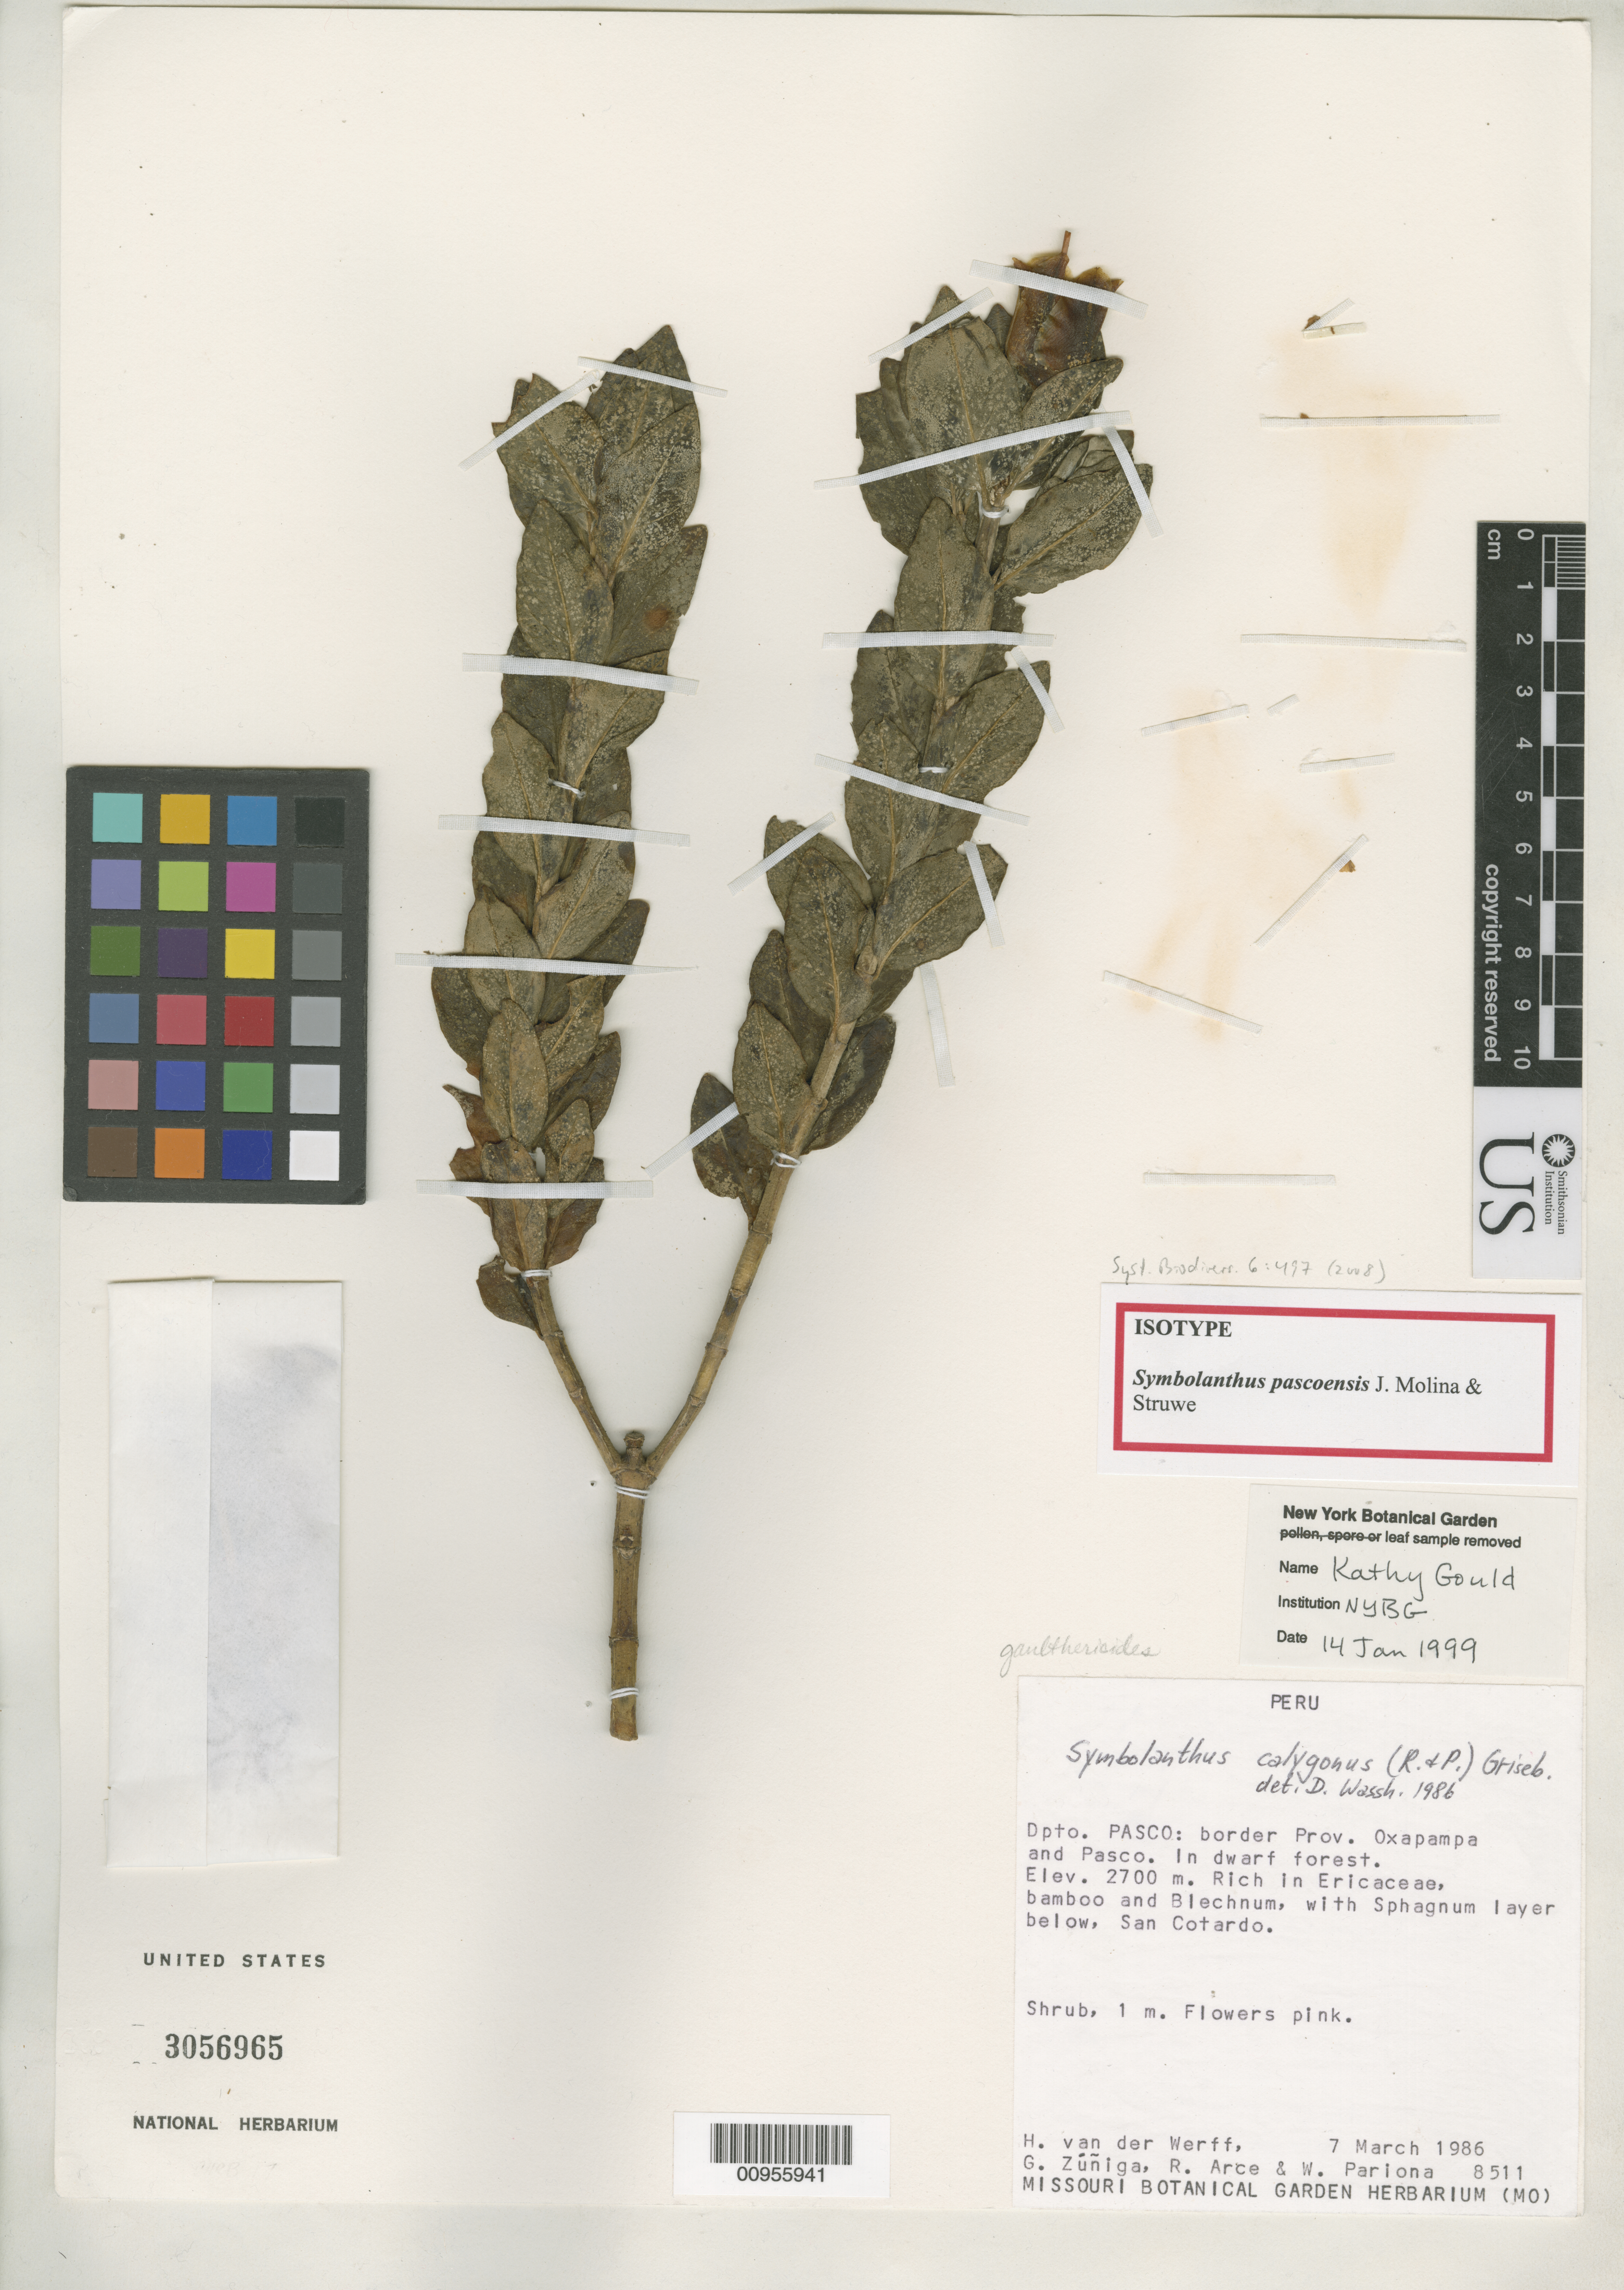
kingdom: Plantae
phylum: Tracheophyta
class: Magnoliopsida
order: Gentianales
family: Gentianaceae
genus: Symbolanthus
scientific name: Symbolanthus pascoensis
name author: J.E. Molina & Struwe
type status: Isotype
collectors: H. van der Werff & et al.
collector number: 8511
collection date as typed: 07 Mar 1986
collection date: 1986-03-07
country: Peru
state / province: Pasco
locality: Dpto. Pasco: border Prov. Oxapampa and Pasco, San Cotardo.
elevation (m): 2700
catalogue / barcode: US 3056965